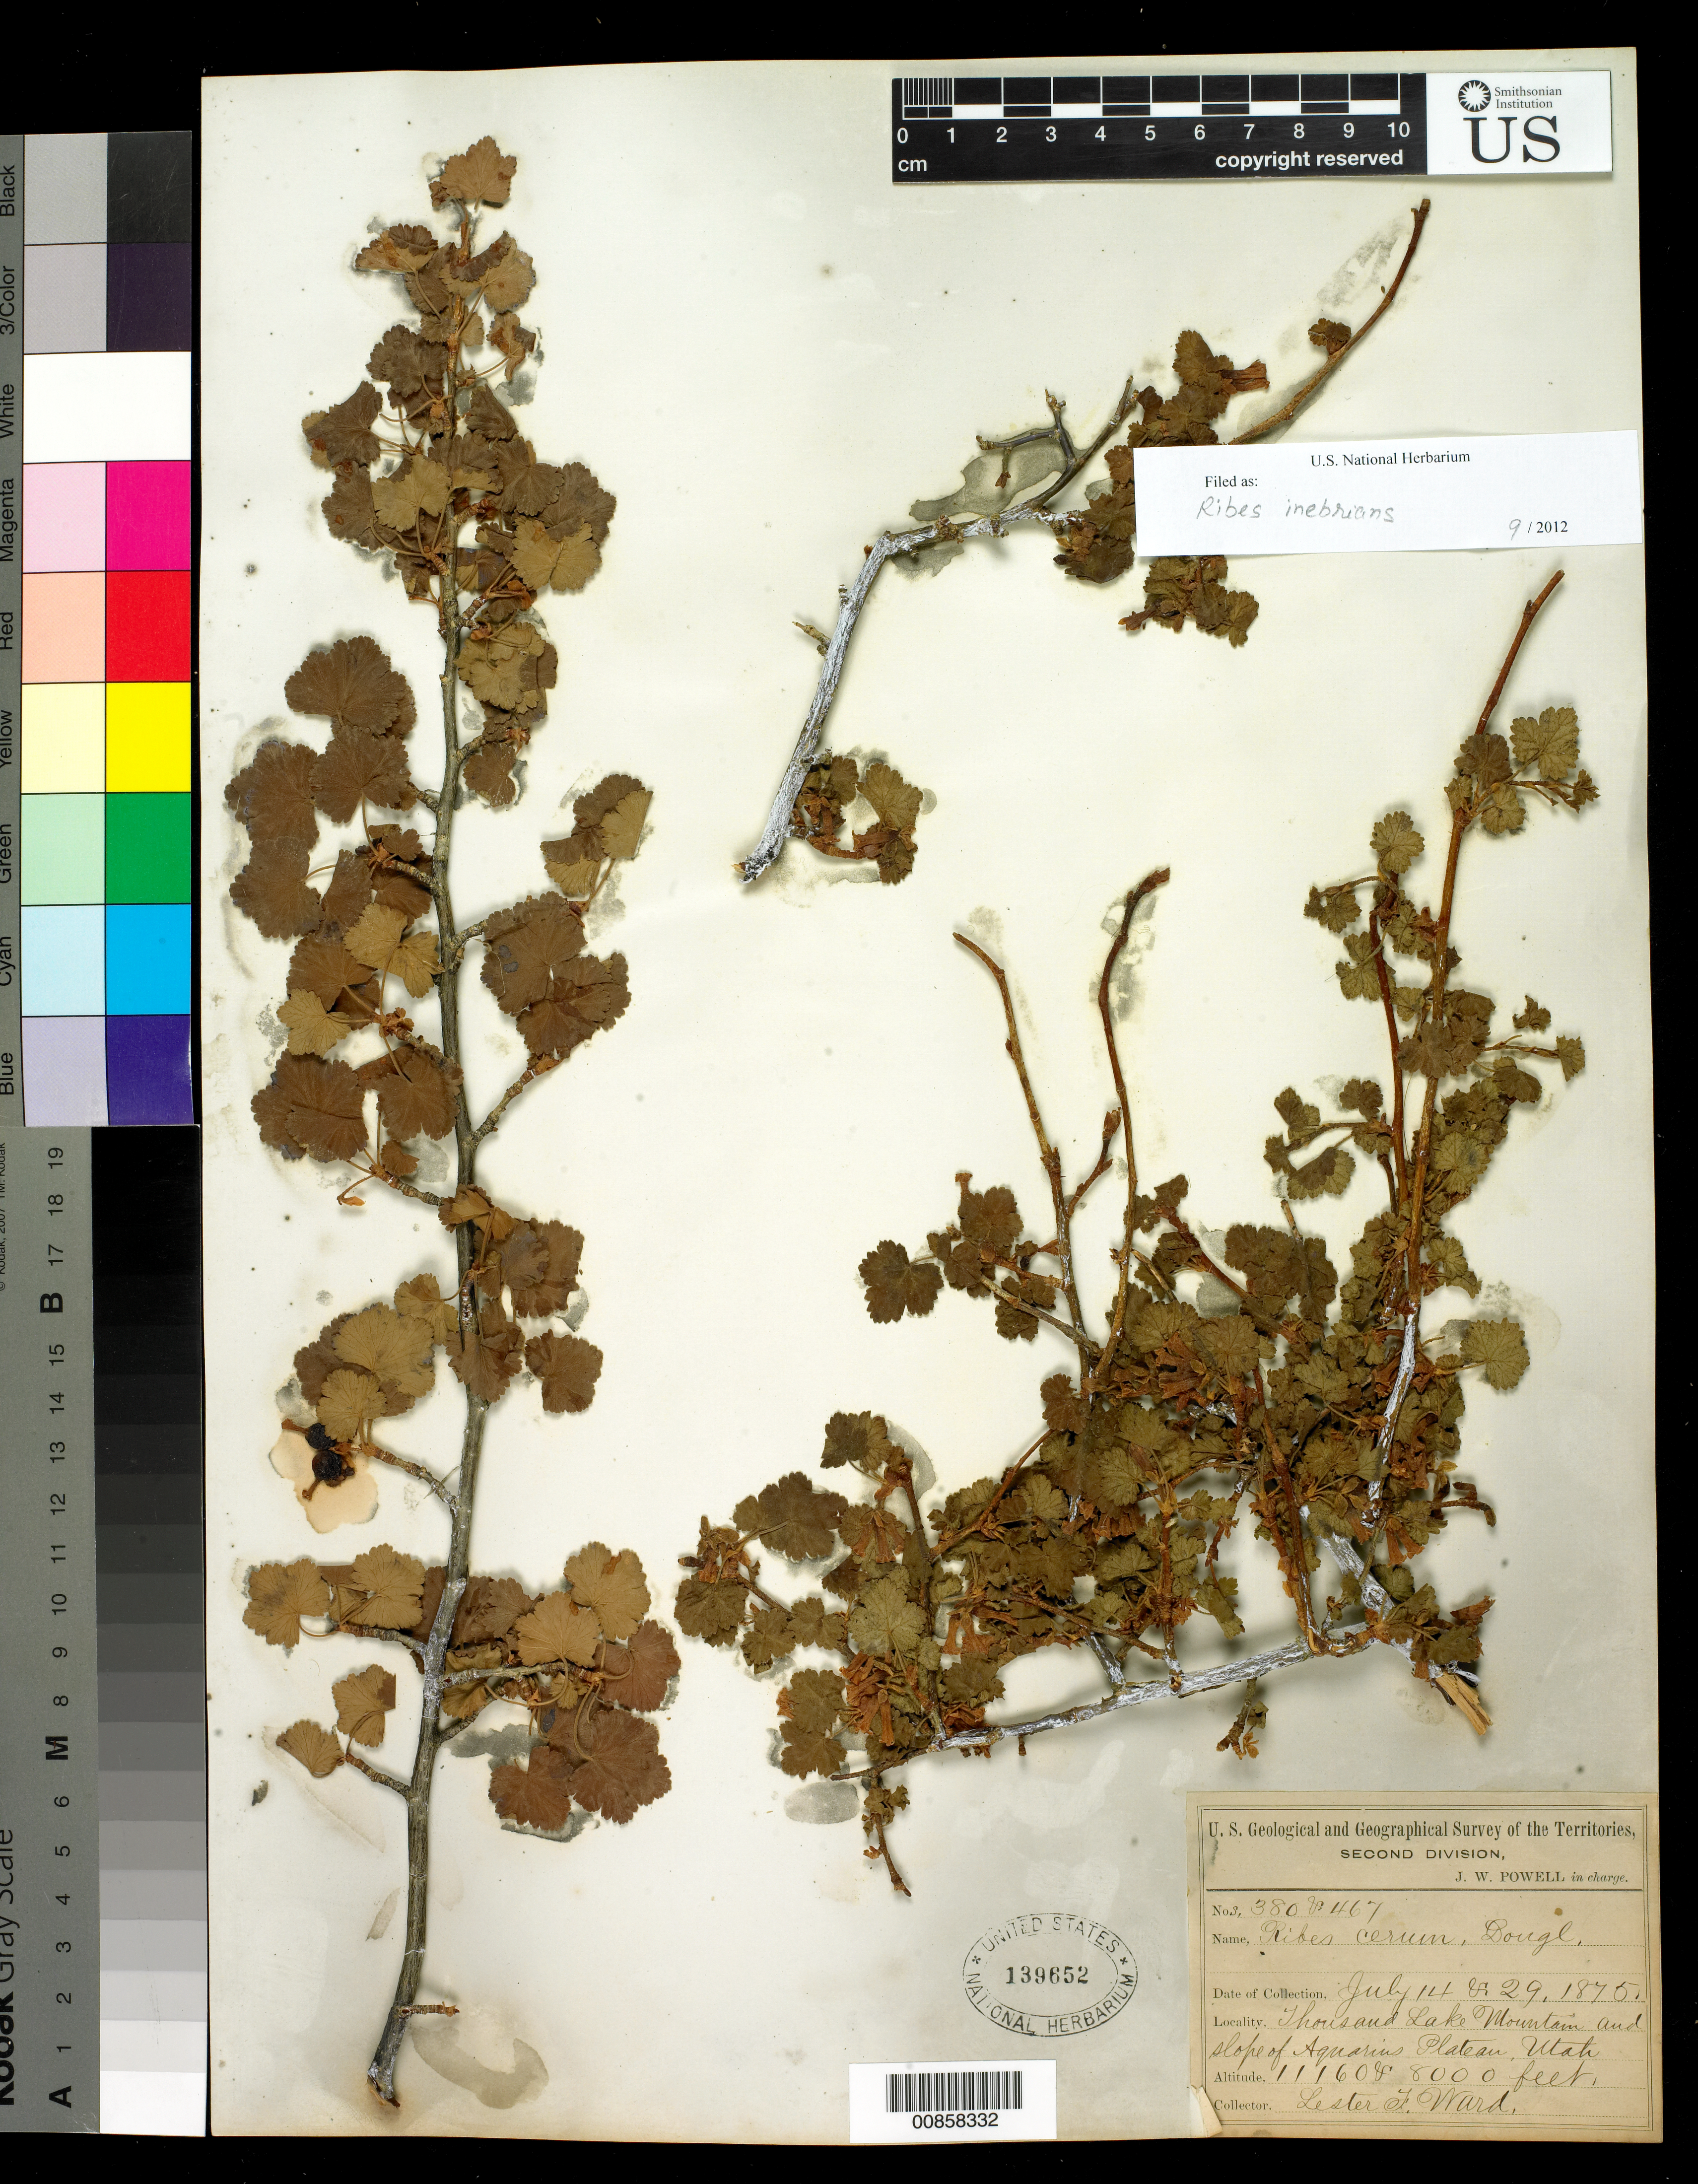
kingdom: Plantae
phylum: Tracheophyta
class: Magnoliopsida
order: Saxifragales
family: Grossulariaceae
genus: Ribes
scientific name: Ribes inebrians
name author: Lindl.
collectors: L. F. Ward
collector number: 380 & 467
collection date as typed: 14 Jul 1875 and 29 Jul 1875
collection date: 1875-07-14,1875-07-29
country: United States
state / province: Utah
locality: Thousand Lake Mountain and slope of Aquarius Plateau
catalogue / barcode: US 139652